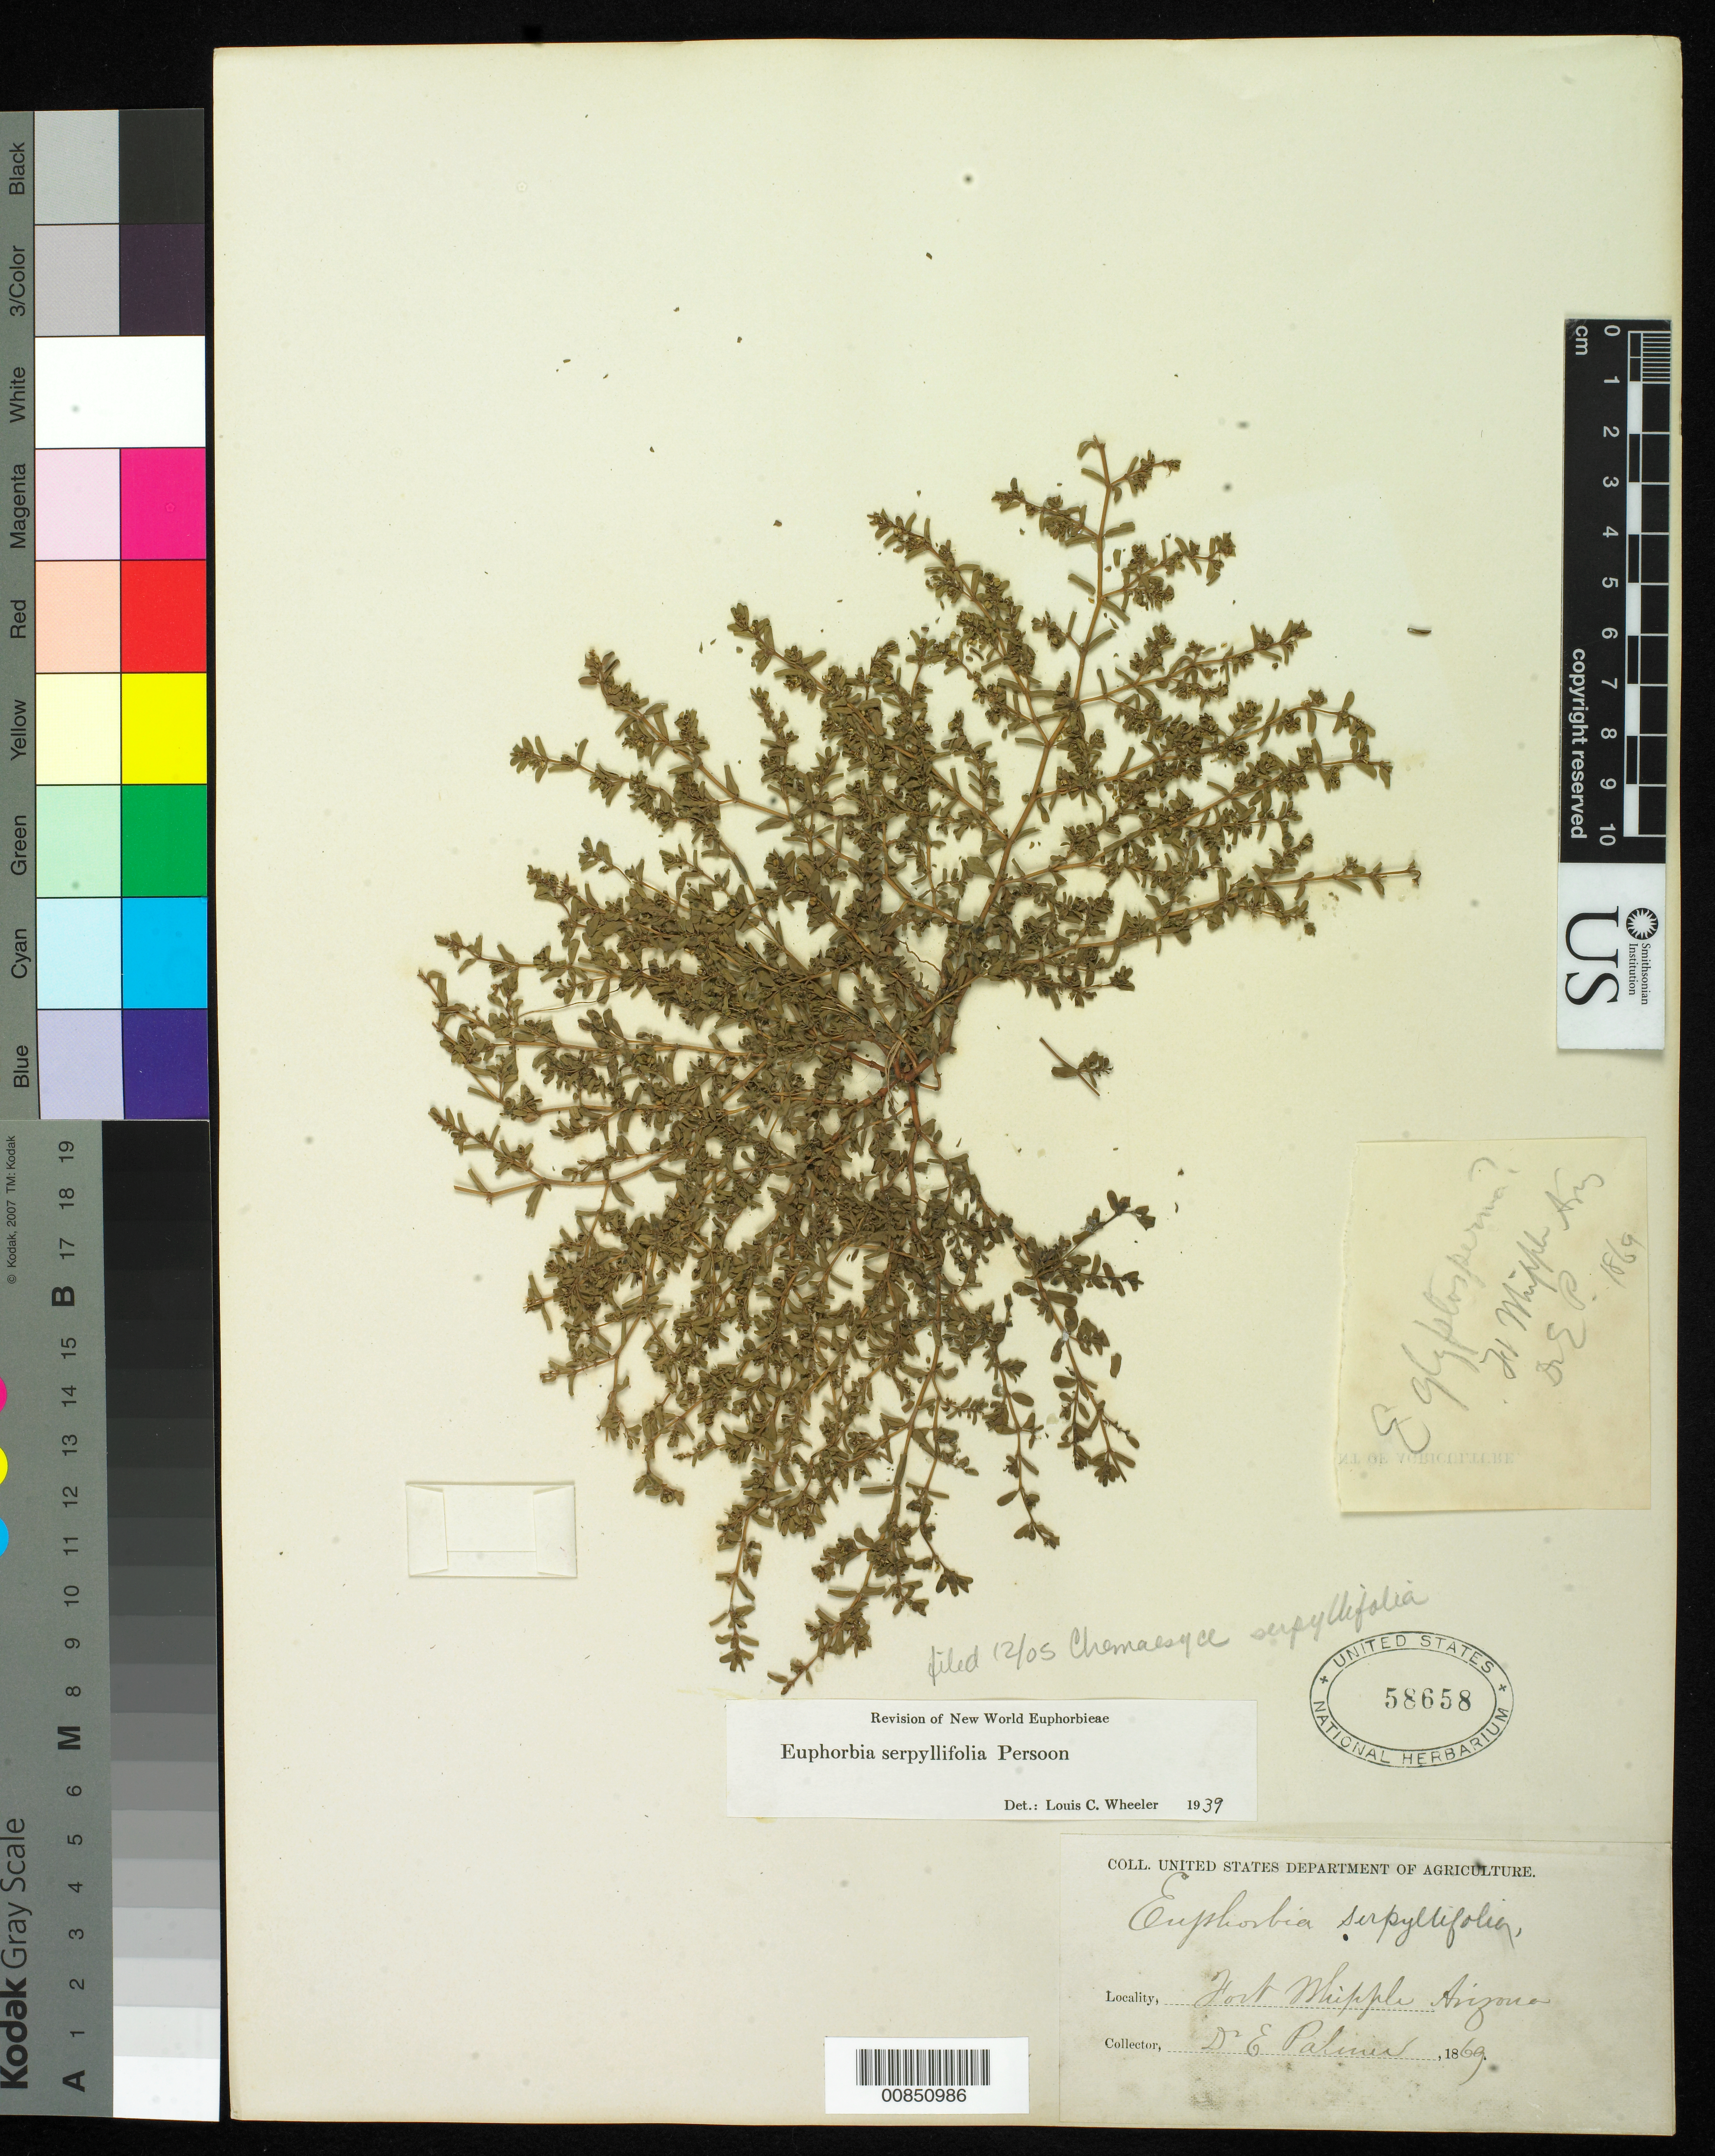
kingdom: Plantae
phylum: Tracheophyta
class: Magnoliopsida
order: Malpighiales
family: Euphorbiaceae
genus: Euphorbia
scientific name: Euphorbia serpillifolia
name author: Pers.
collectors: E. Palmer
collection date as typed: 1869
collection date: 1869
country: United States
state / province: Arizona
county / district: Yavapai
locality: Fort Whipple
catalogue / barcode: US 58658